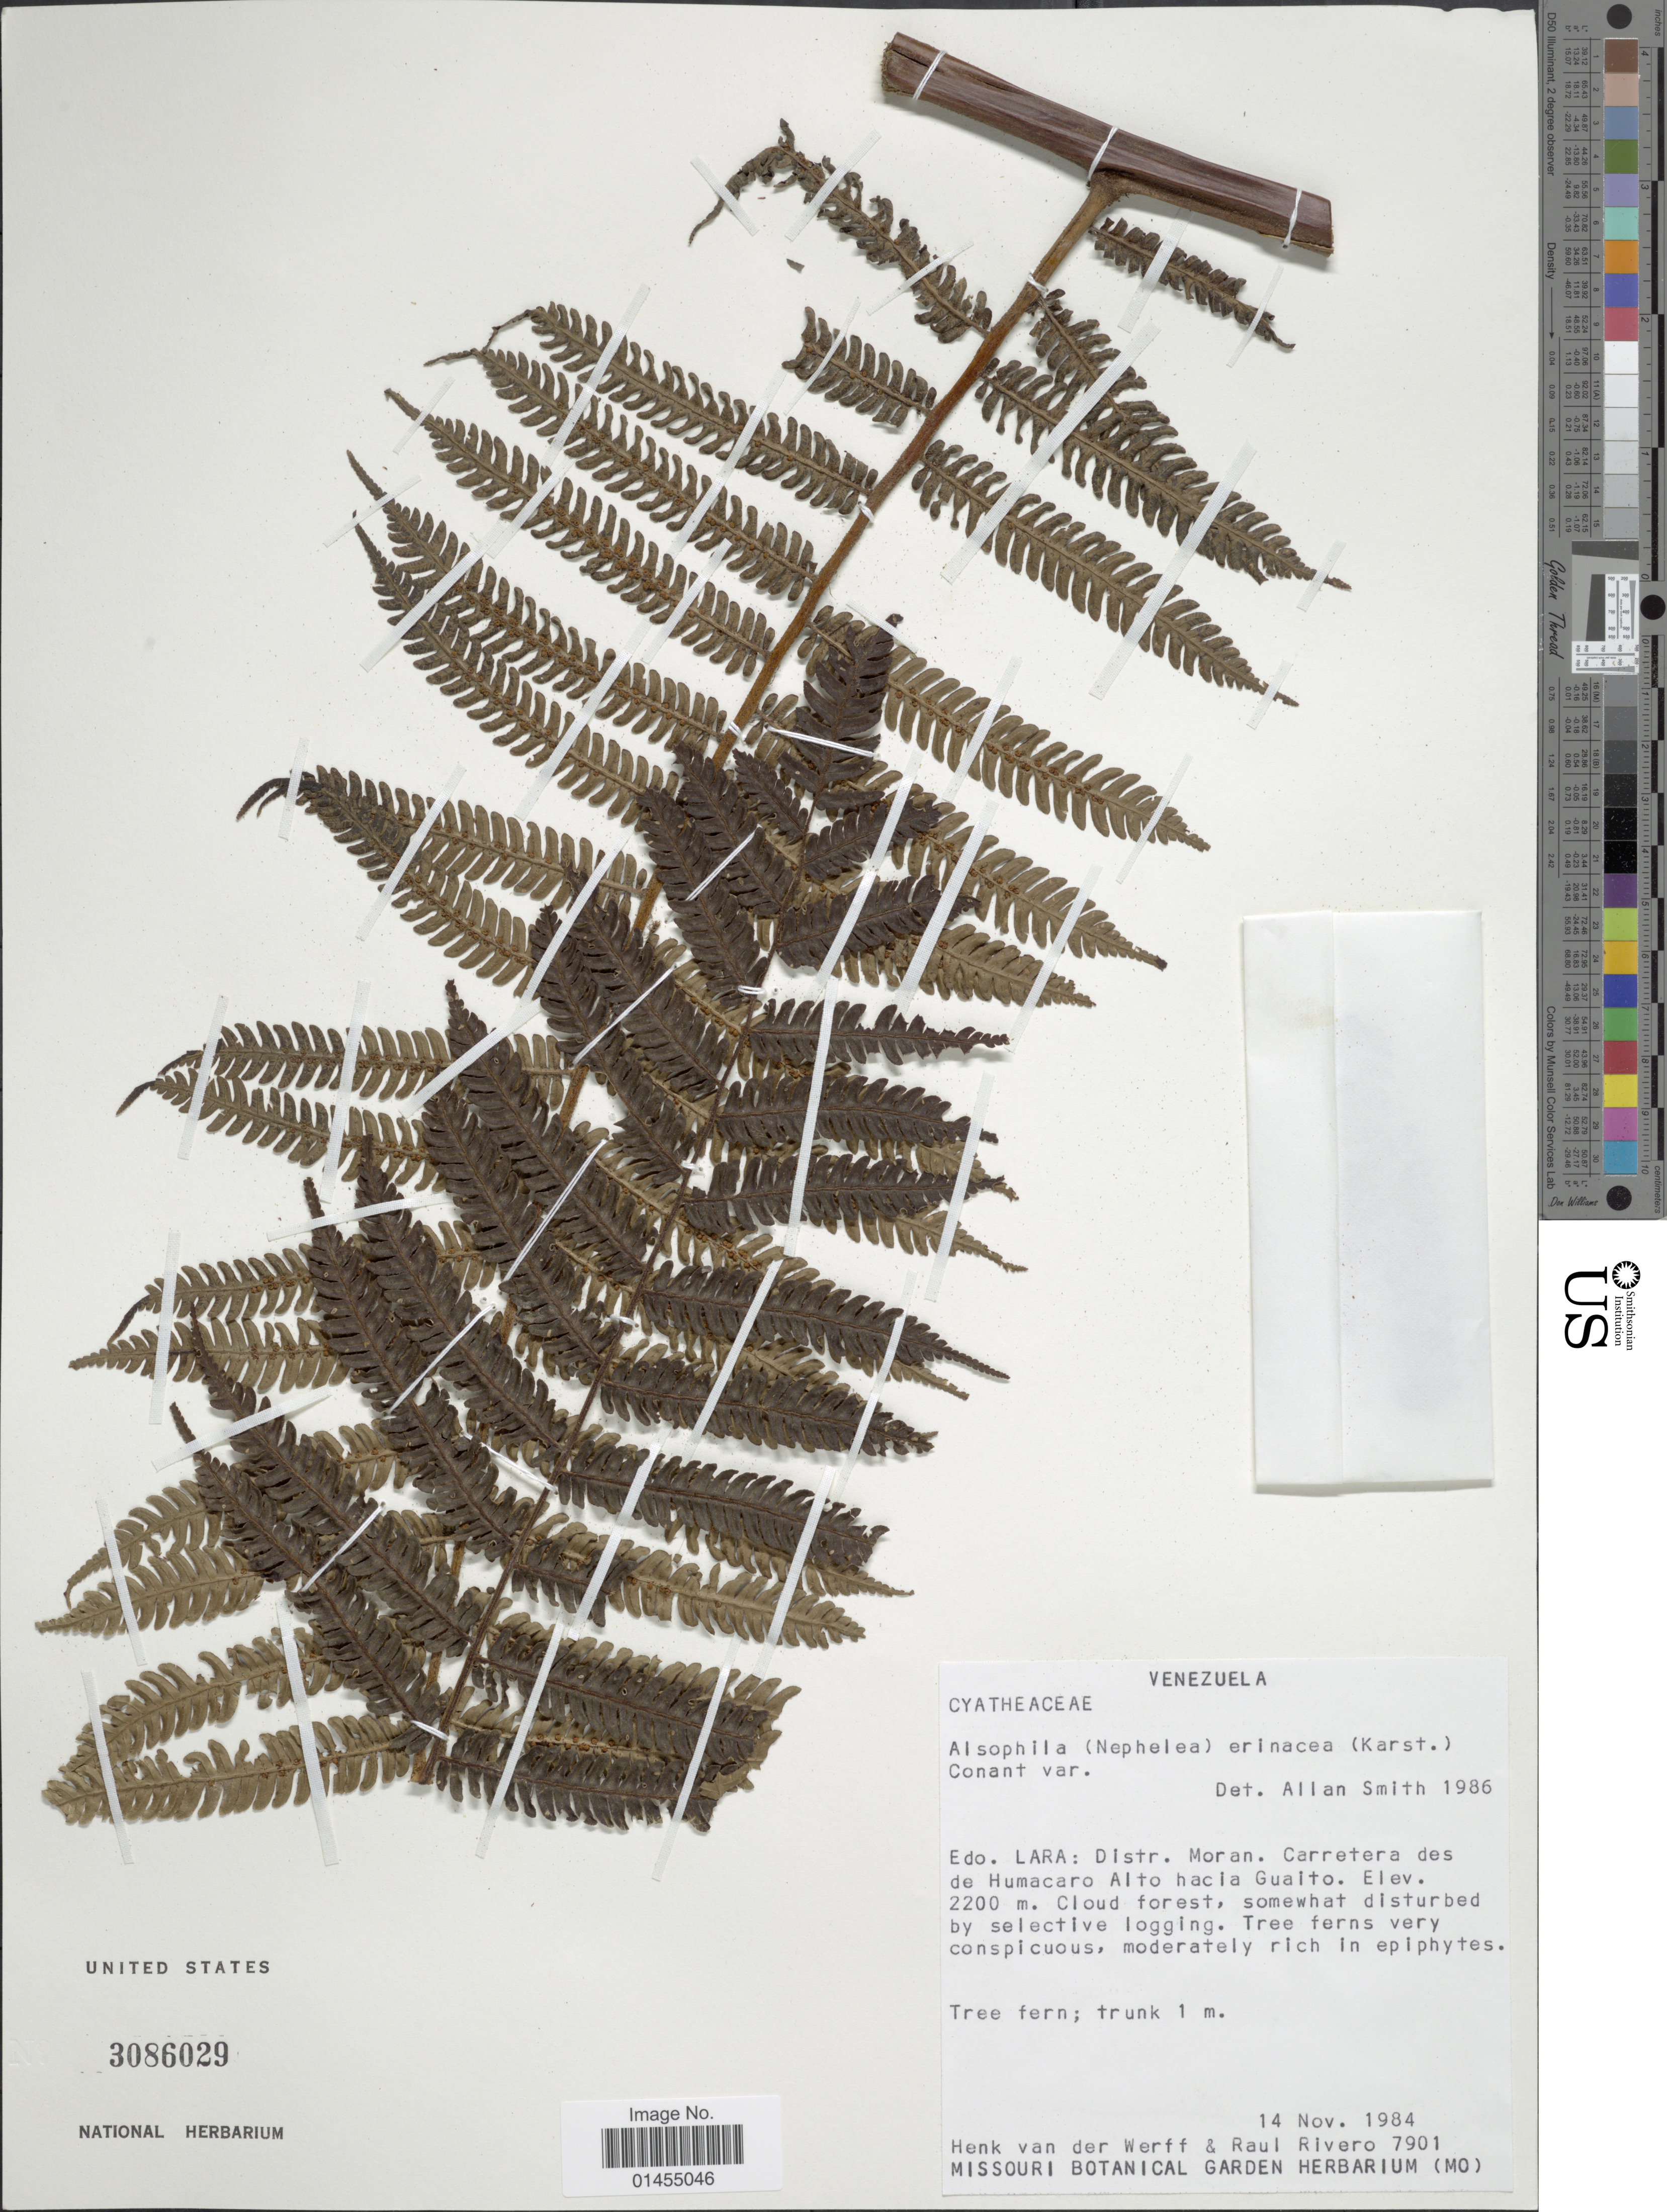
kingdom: Plantae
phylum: Tracheophyta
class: Polypodiopsida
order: Cyatheales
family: Cyatheaceae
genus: Alsophila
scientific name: Alsophila erinacea var. erinacea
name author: (H. Karst.) D.S. Conant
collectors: H. van der Werff & R. Rivero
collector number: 7901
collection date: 1984-11-14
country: Venezuela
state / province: Lara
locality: District Moran, Carretera des de Humocaro Alto hacia Guaito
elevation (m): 2200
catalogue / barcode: US 3086029